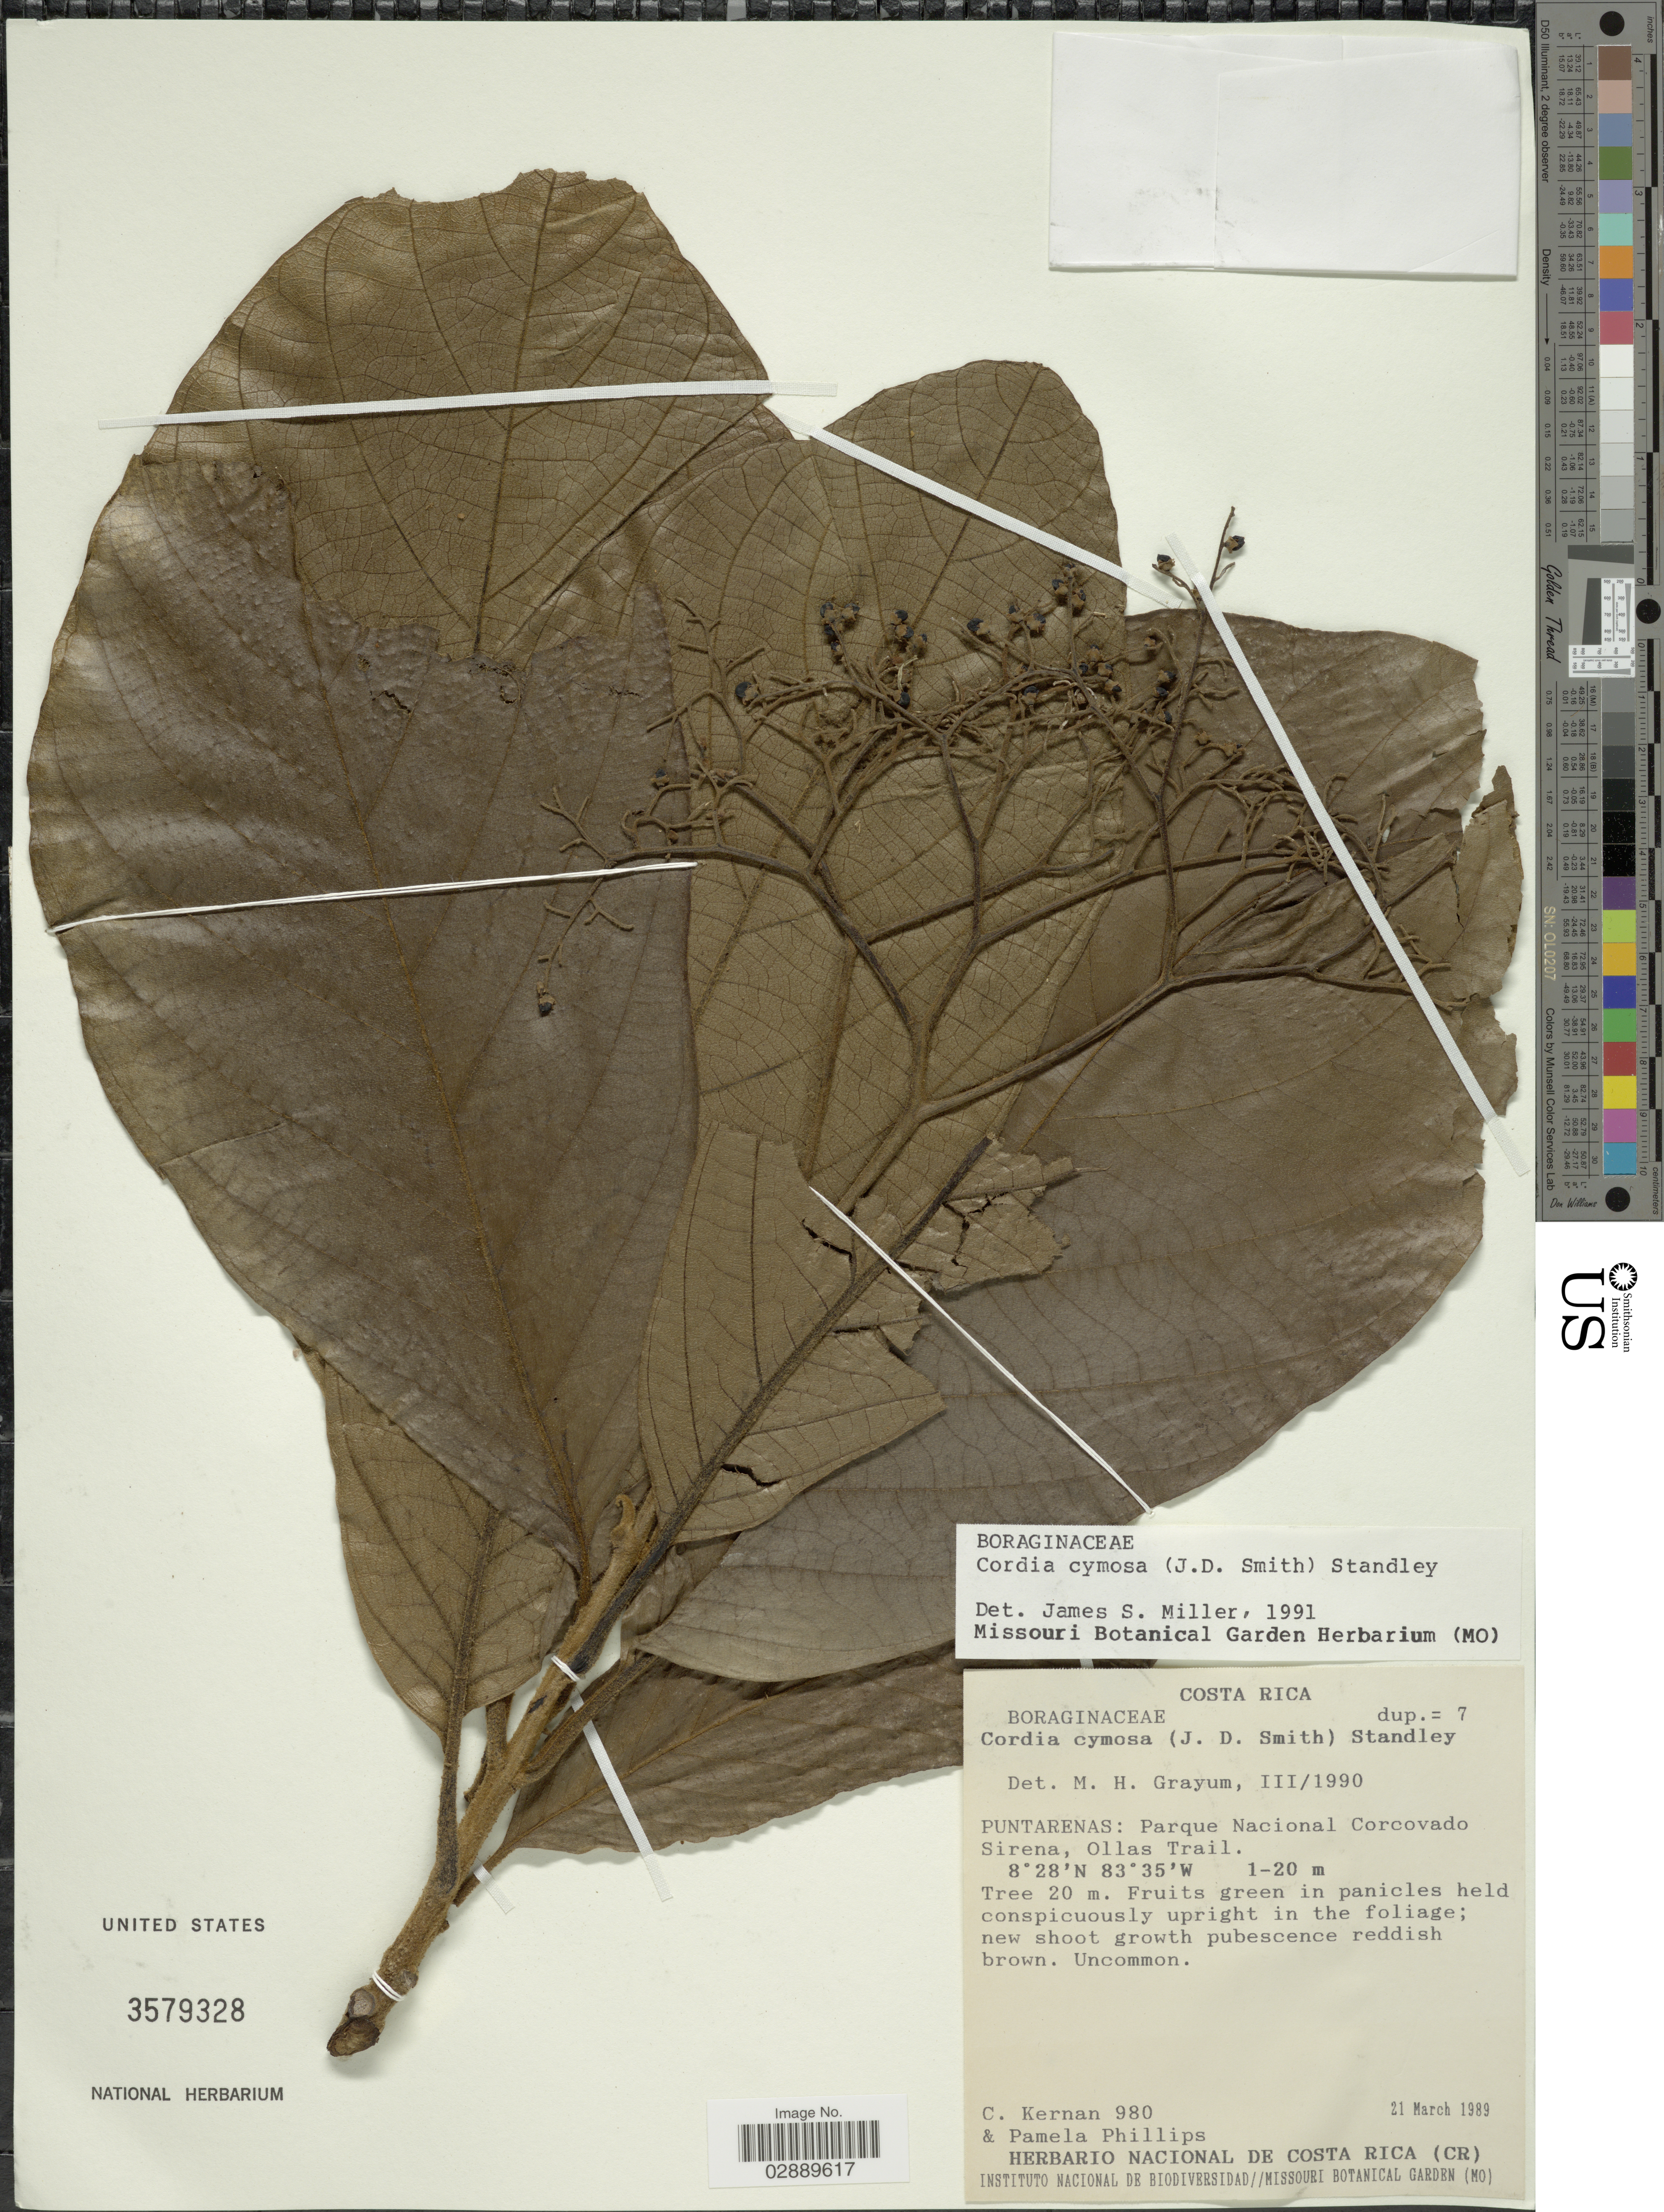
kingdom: Plantae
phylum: Tracheophyta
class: Magnoliopsida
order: Boraginales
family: Cordiaceae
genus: Cordia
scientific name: Cordia cymosa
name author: (Donn. Sm.) Standl.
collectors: C. Kernan & P. Phillips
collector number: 980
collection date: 1989-03-21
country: Costa Rica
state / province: Puntarenas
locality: Parque Nacional Corcovado Sirena, Ollas Trail.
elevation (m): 1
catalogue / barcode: US 3579328